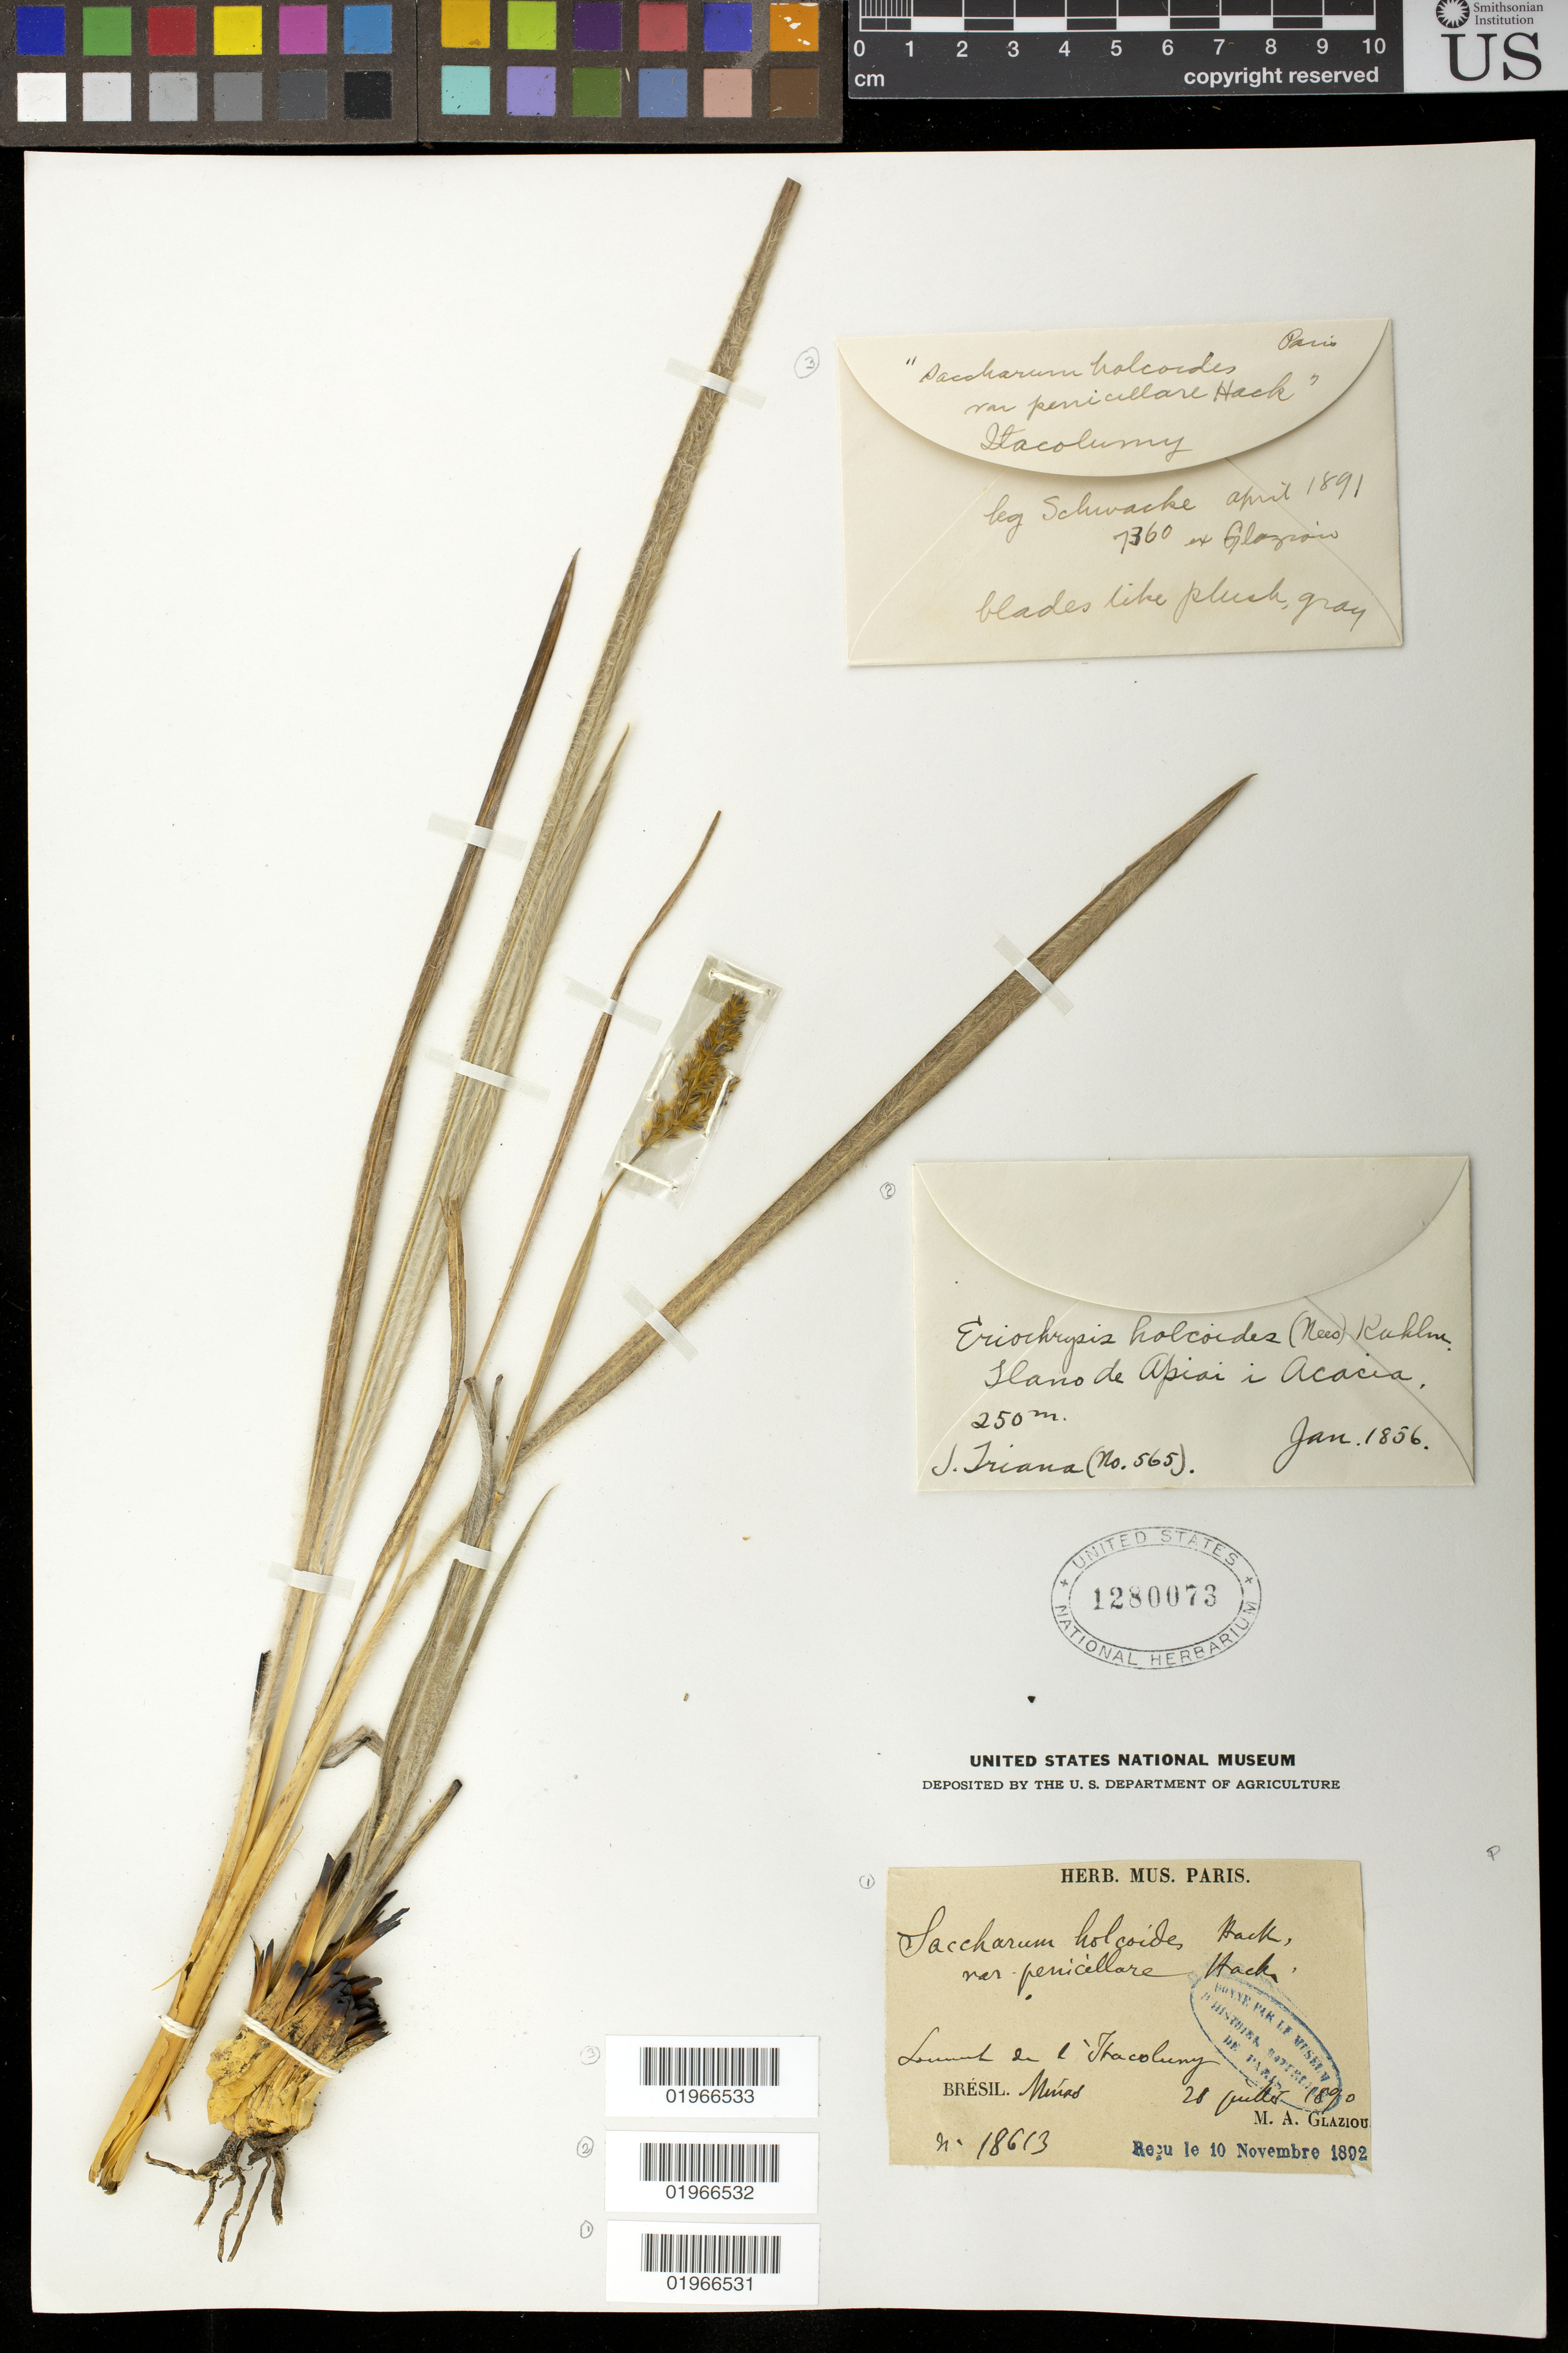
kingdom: Plantae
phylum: Tracheophyta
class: Liliopsida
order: Poales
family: Poaceae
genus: Saccharum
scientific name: Saccharum holcoides var. penicillare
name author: Hack.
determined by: Glaziou, M. A.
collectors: M. Glaziou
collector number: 18613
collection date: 1890-07-28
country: Brazil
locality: Minas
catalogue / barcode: US 1280073